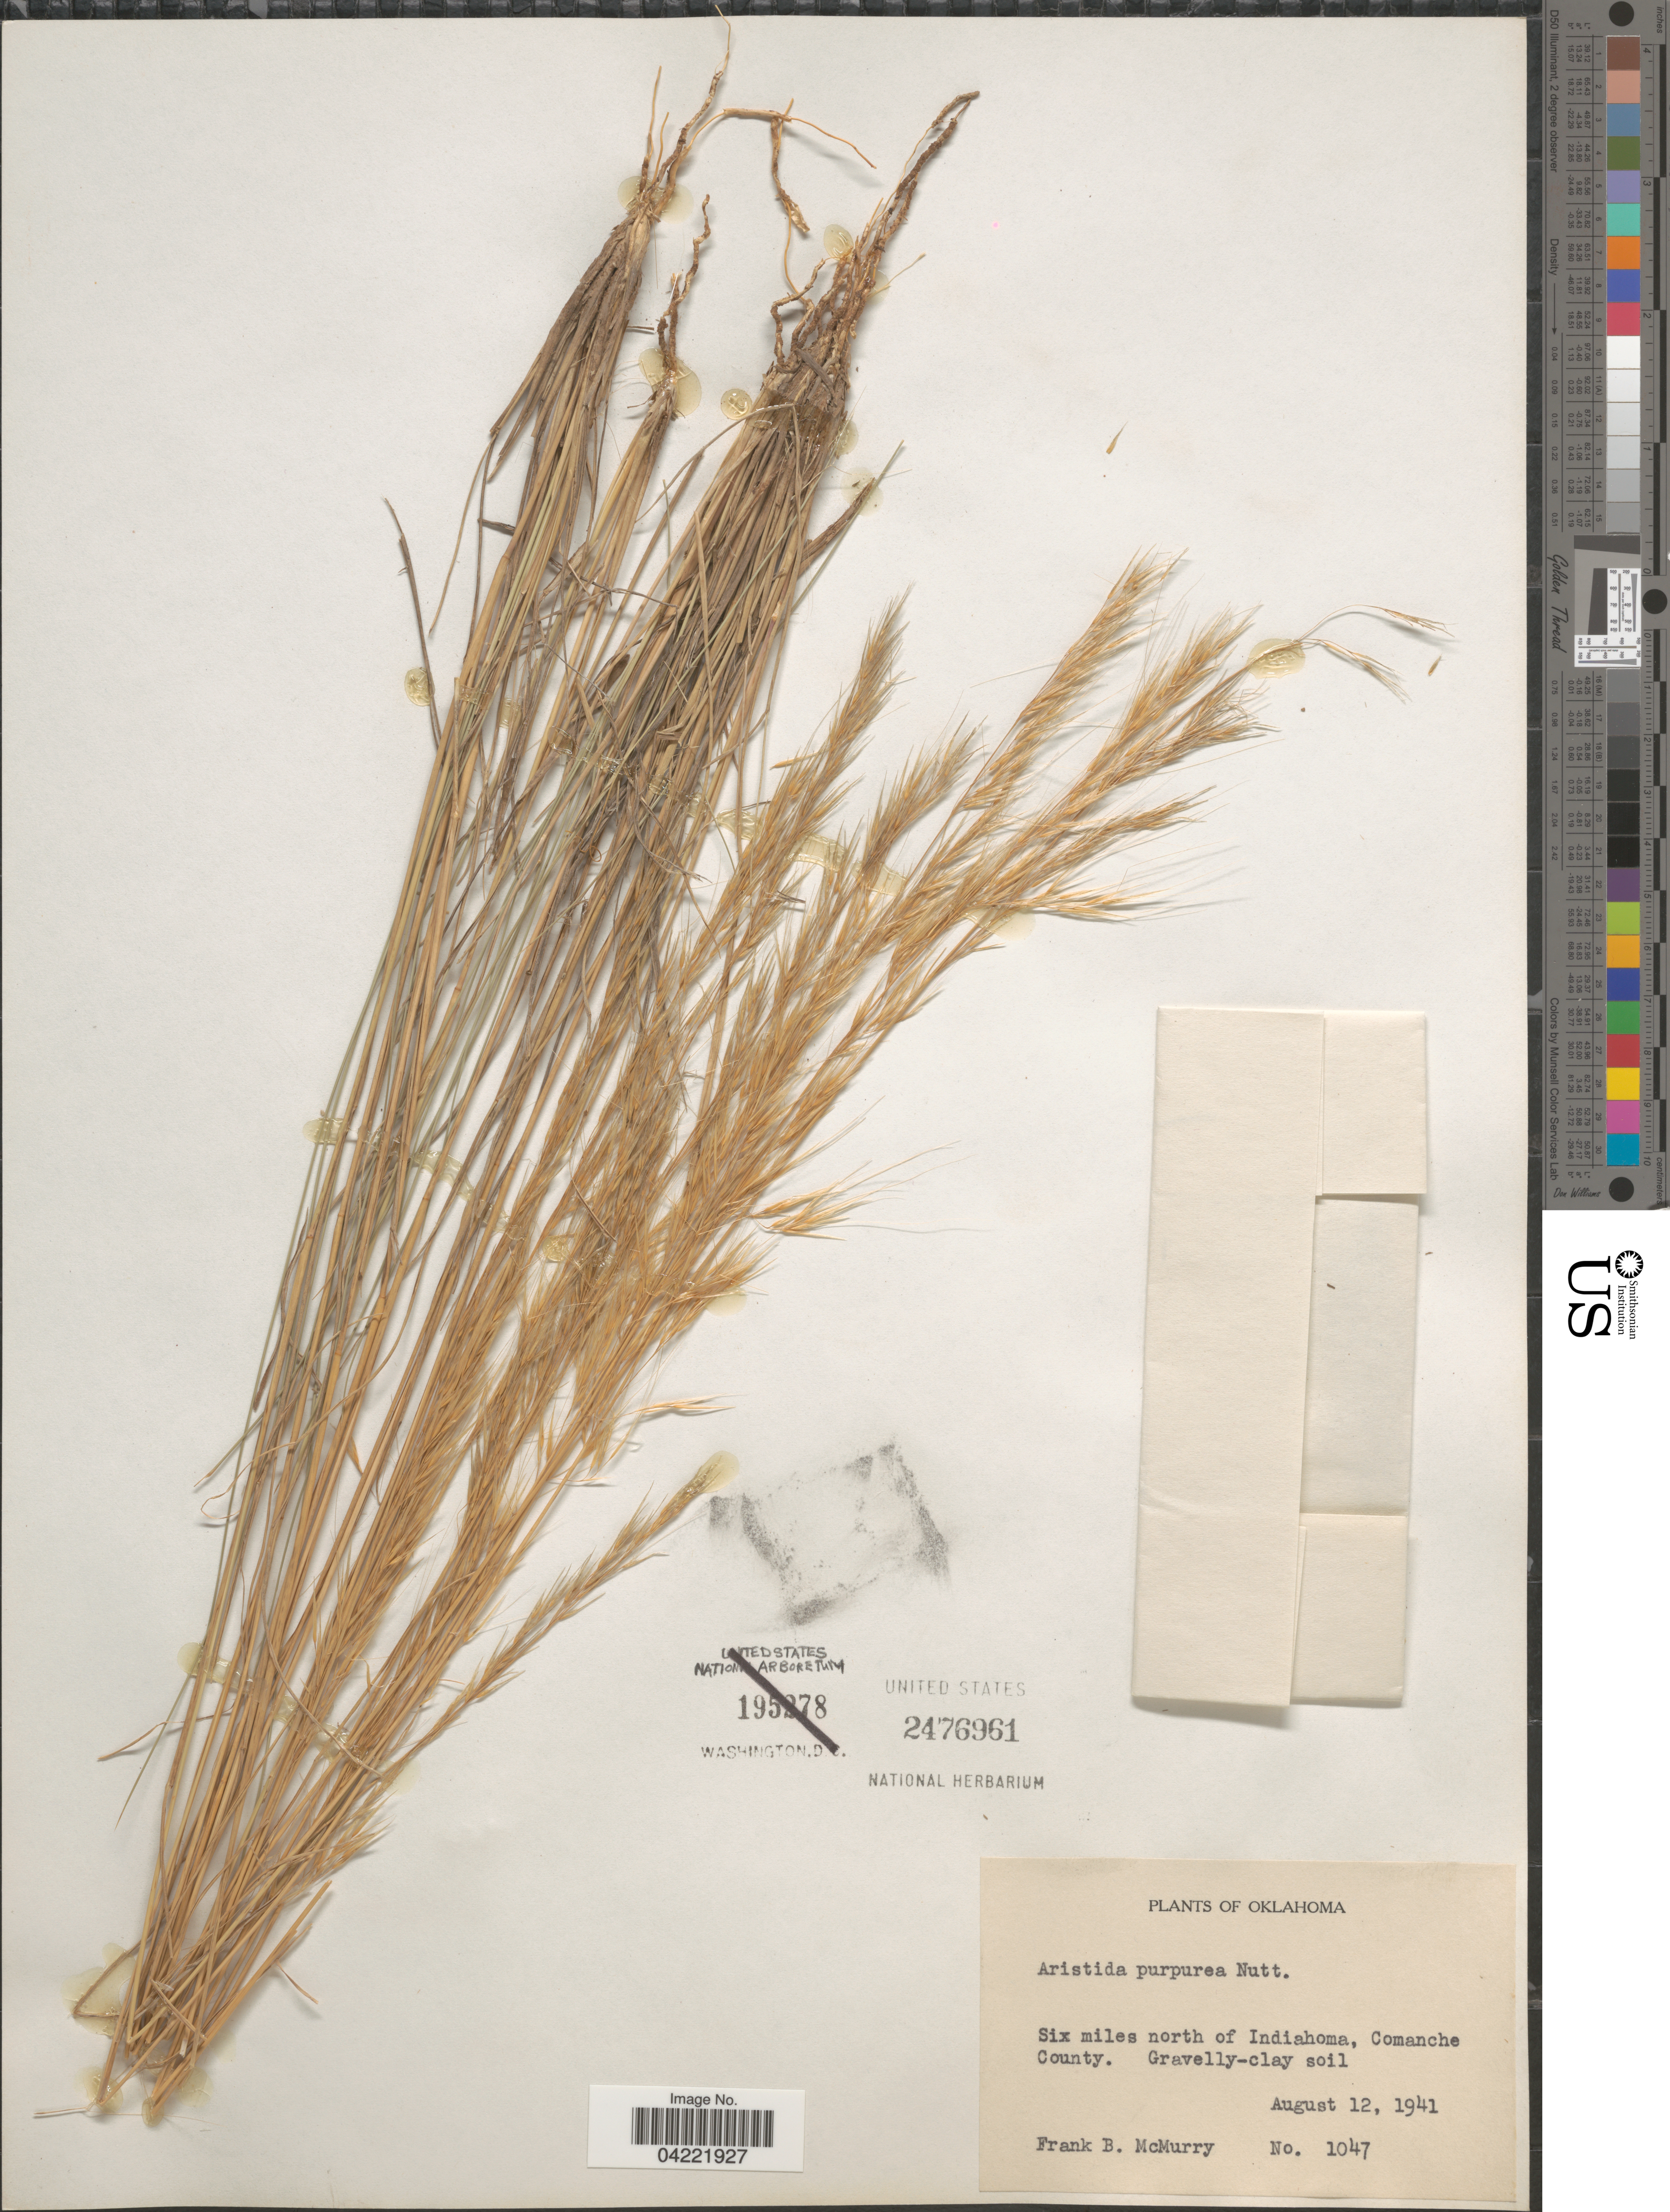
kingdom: Plantae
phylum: Tracheophyta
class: Liliopsida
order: Poales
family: Poaceae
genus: Aristida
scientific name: Aristida purpurea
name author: Nutt.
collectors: F. B. McMurry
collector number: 1047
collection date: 1941-08-12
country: United States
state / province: Oklahoma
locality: Six miles north of Indiahoma, Comanche County.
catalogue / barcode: US 2476961